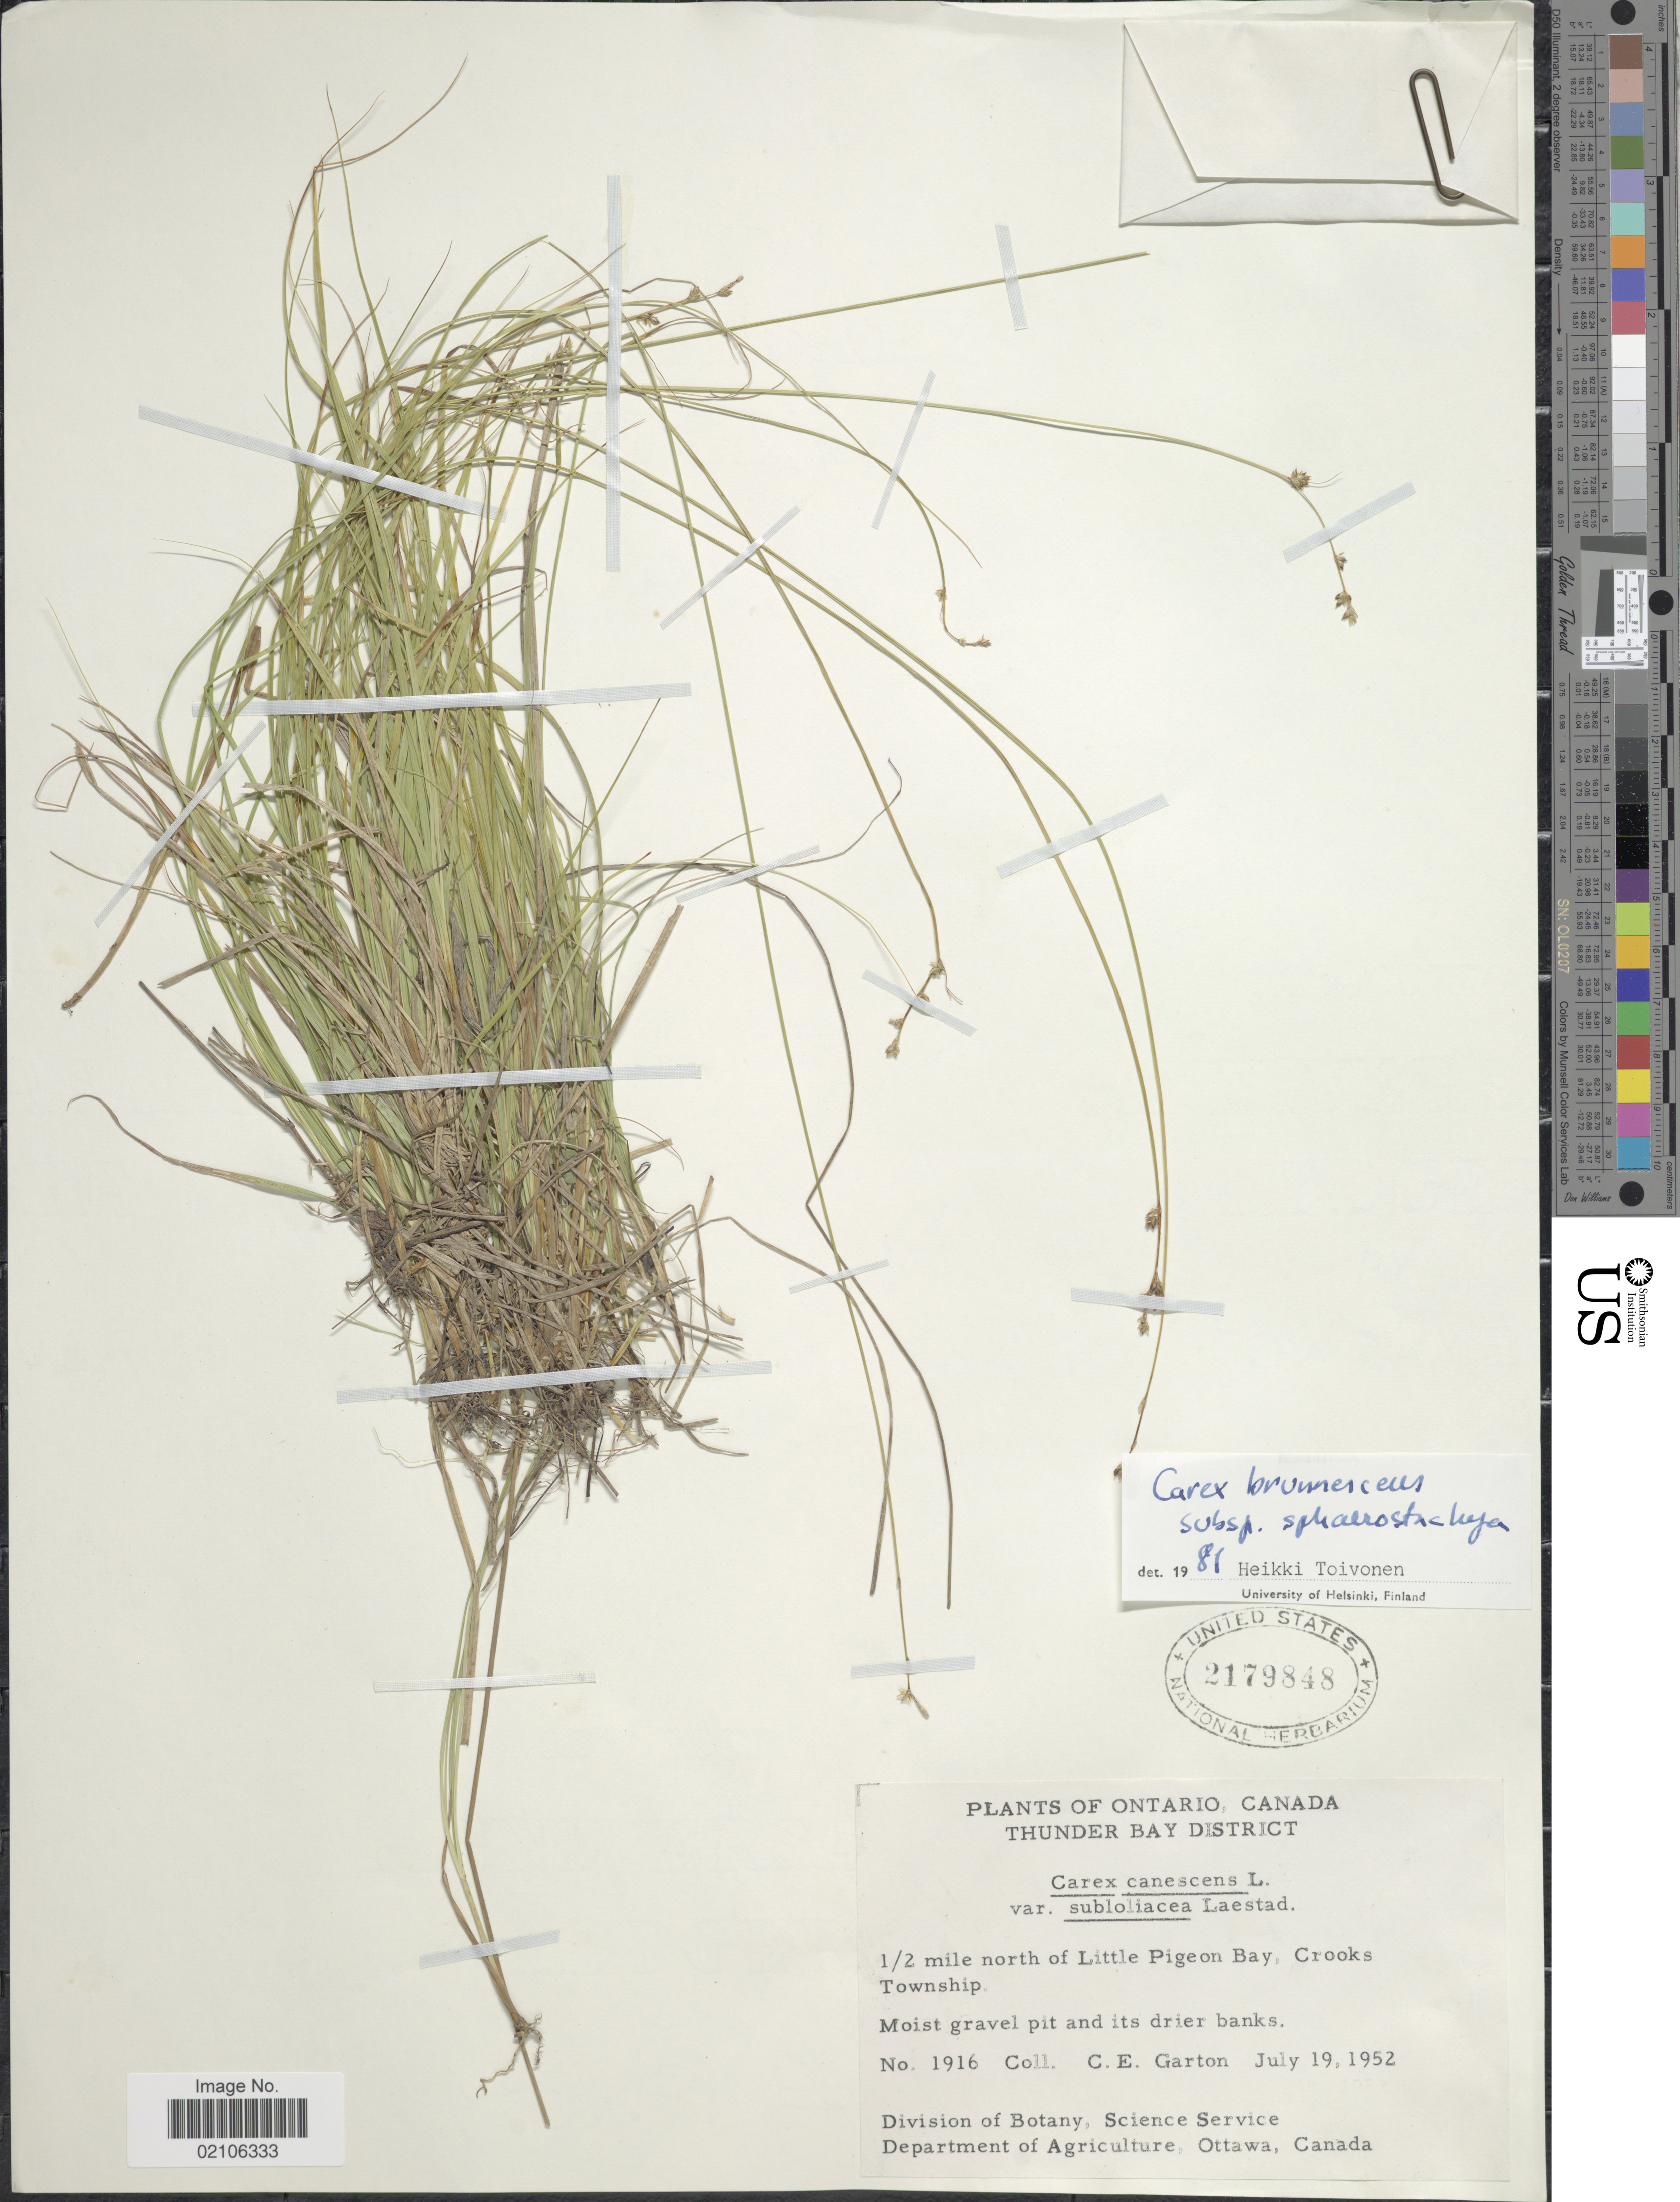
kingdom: Plantae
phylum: Tracheophyta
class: Liliopsida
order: Poales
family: Cyperaceae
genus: Carex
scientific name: Carex brunnescens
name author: (Pers.) Poir.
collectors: C. E. Garton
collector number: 1916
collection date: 1952-07-19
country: Canada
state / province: Ontario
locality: Thunder Bay District, 1/2 mile north of Little Pigeon Bay, Crooks Township, moist gravel pit and its drier banks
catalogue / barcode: US 2179848